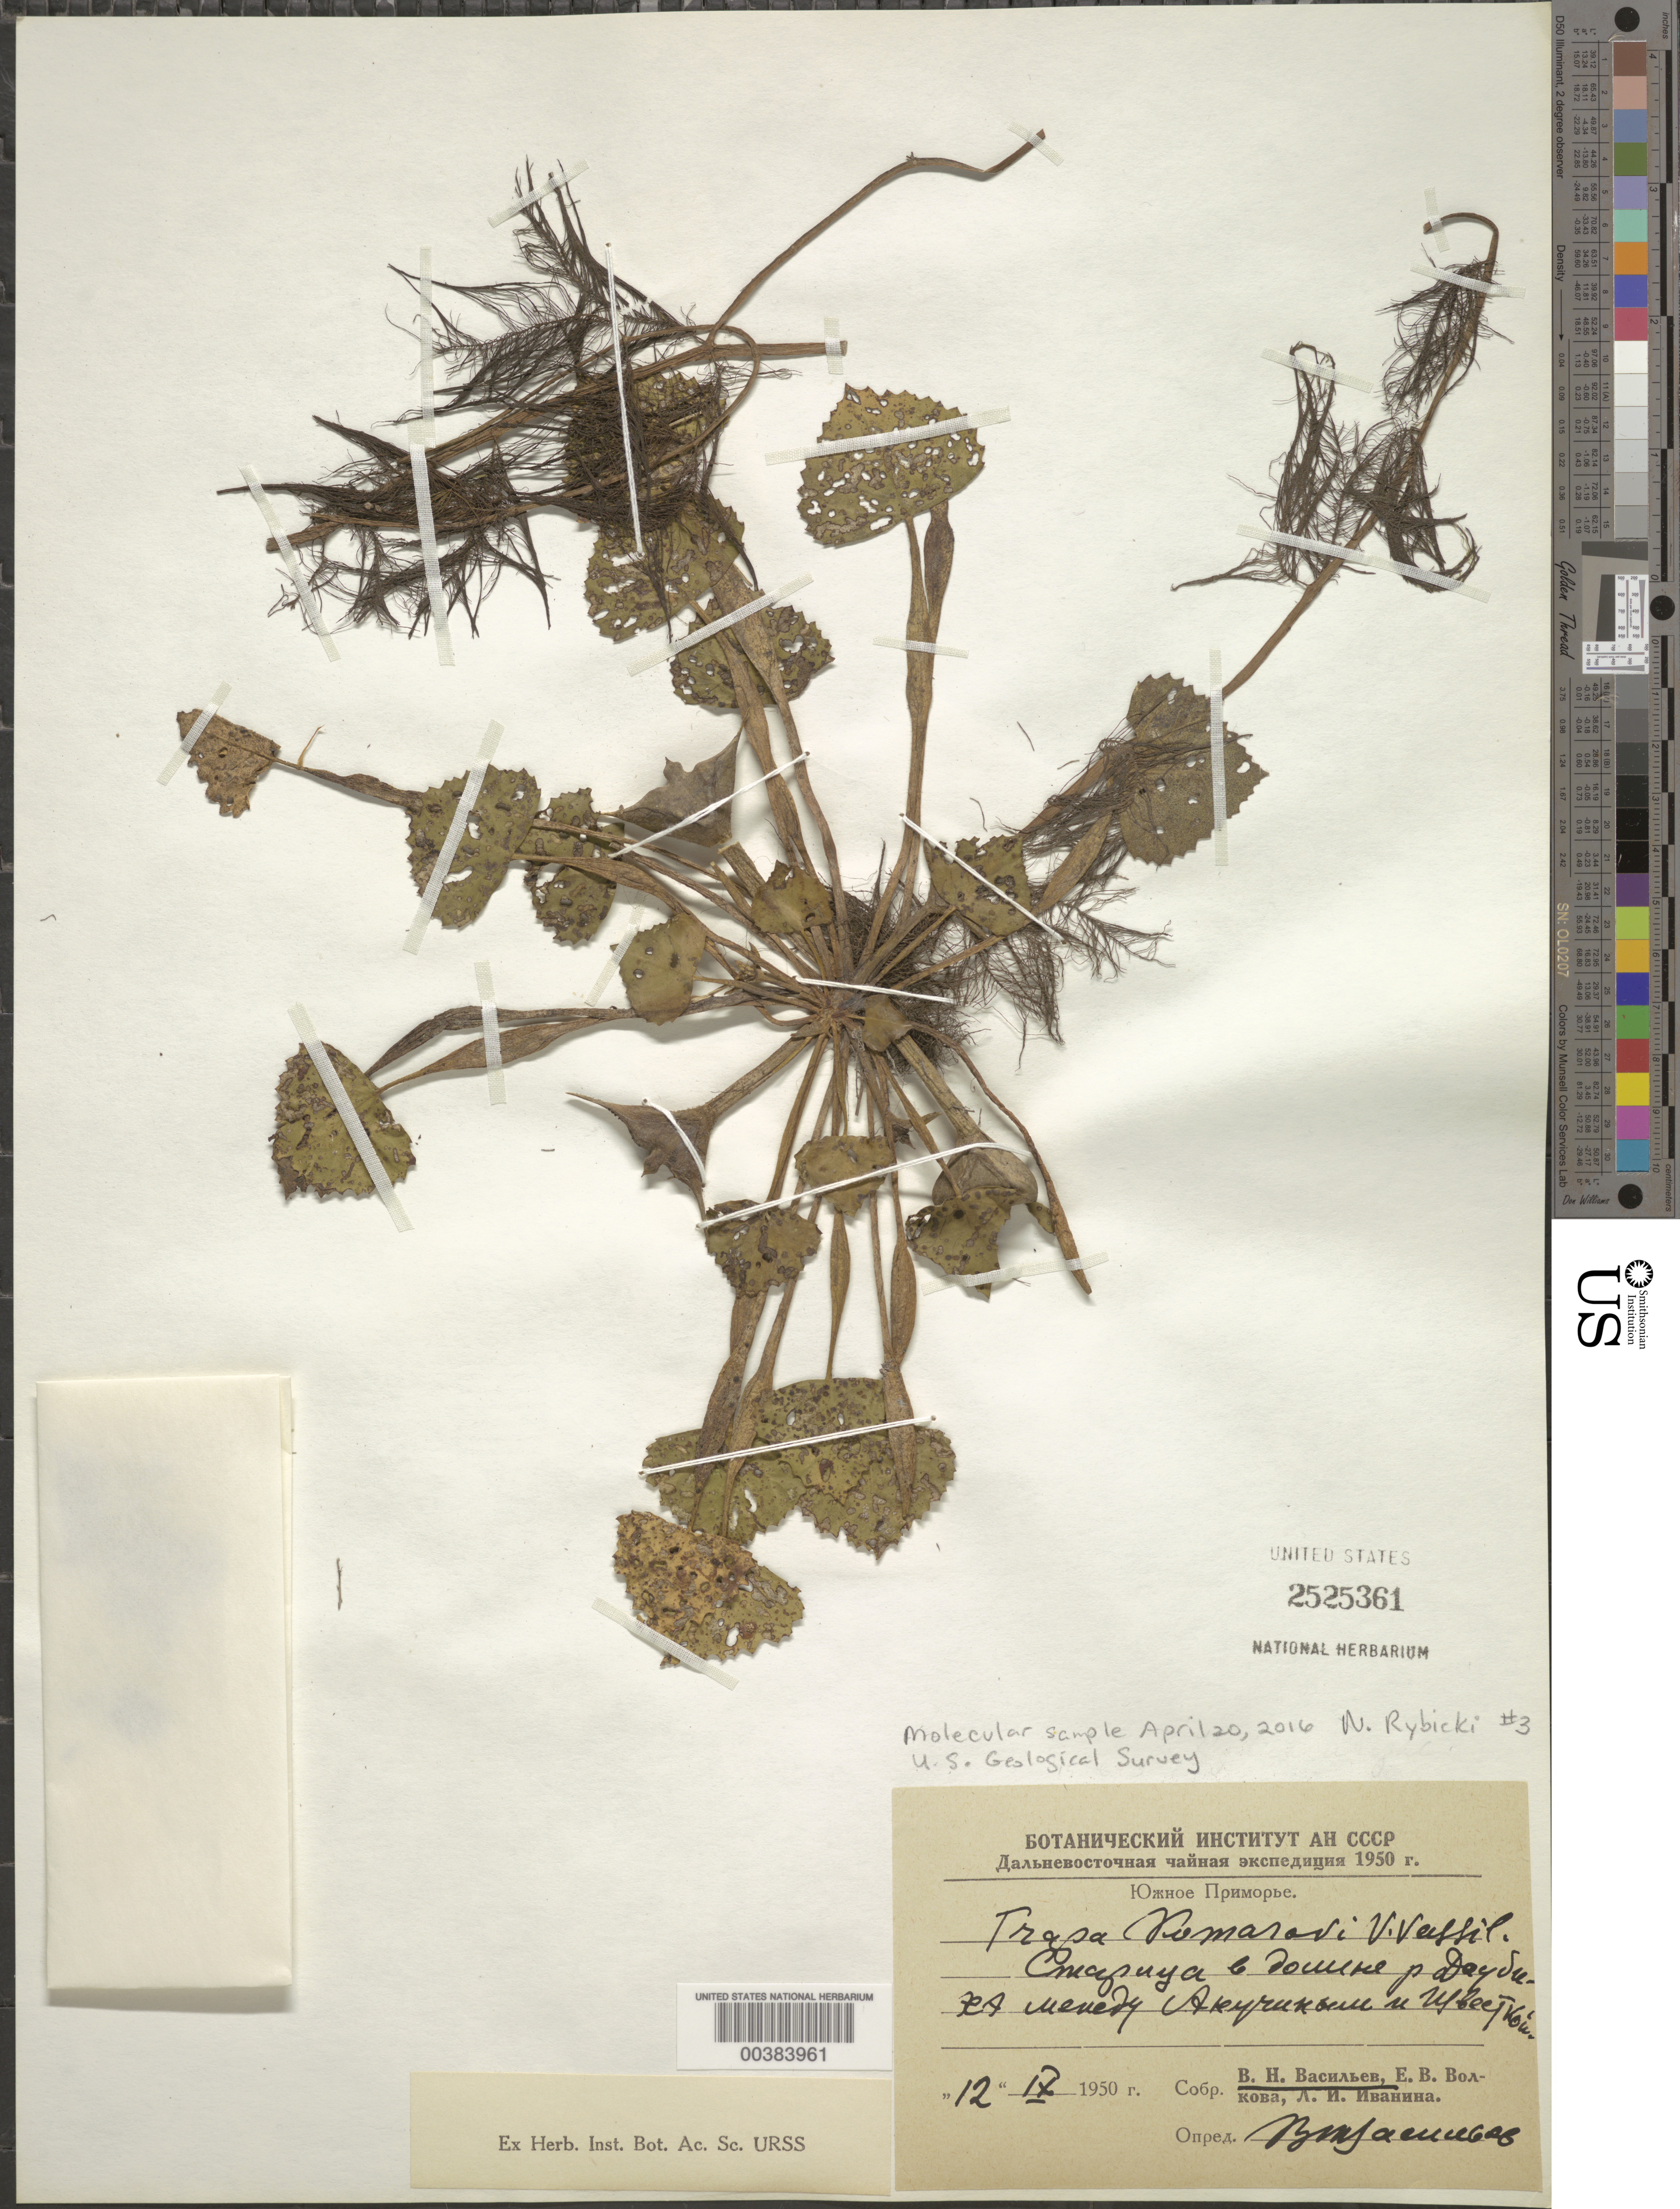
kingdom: Plantae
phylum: Tracheophyta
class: Magnoliopsida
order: Myrtales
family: Lythraceae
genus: Trapa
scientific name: Trapa komaravii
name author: V. Vassil.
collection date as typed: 12 Sep 1950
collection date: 1950-09-12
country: Russian Federation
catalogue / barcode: US 2525361